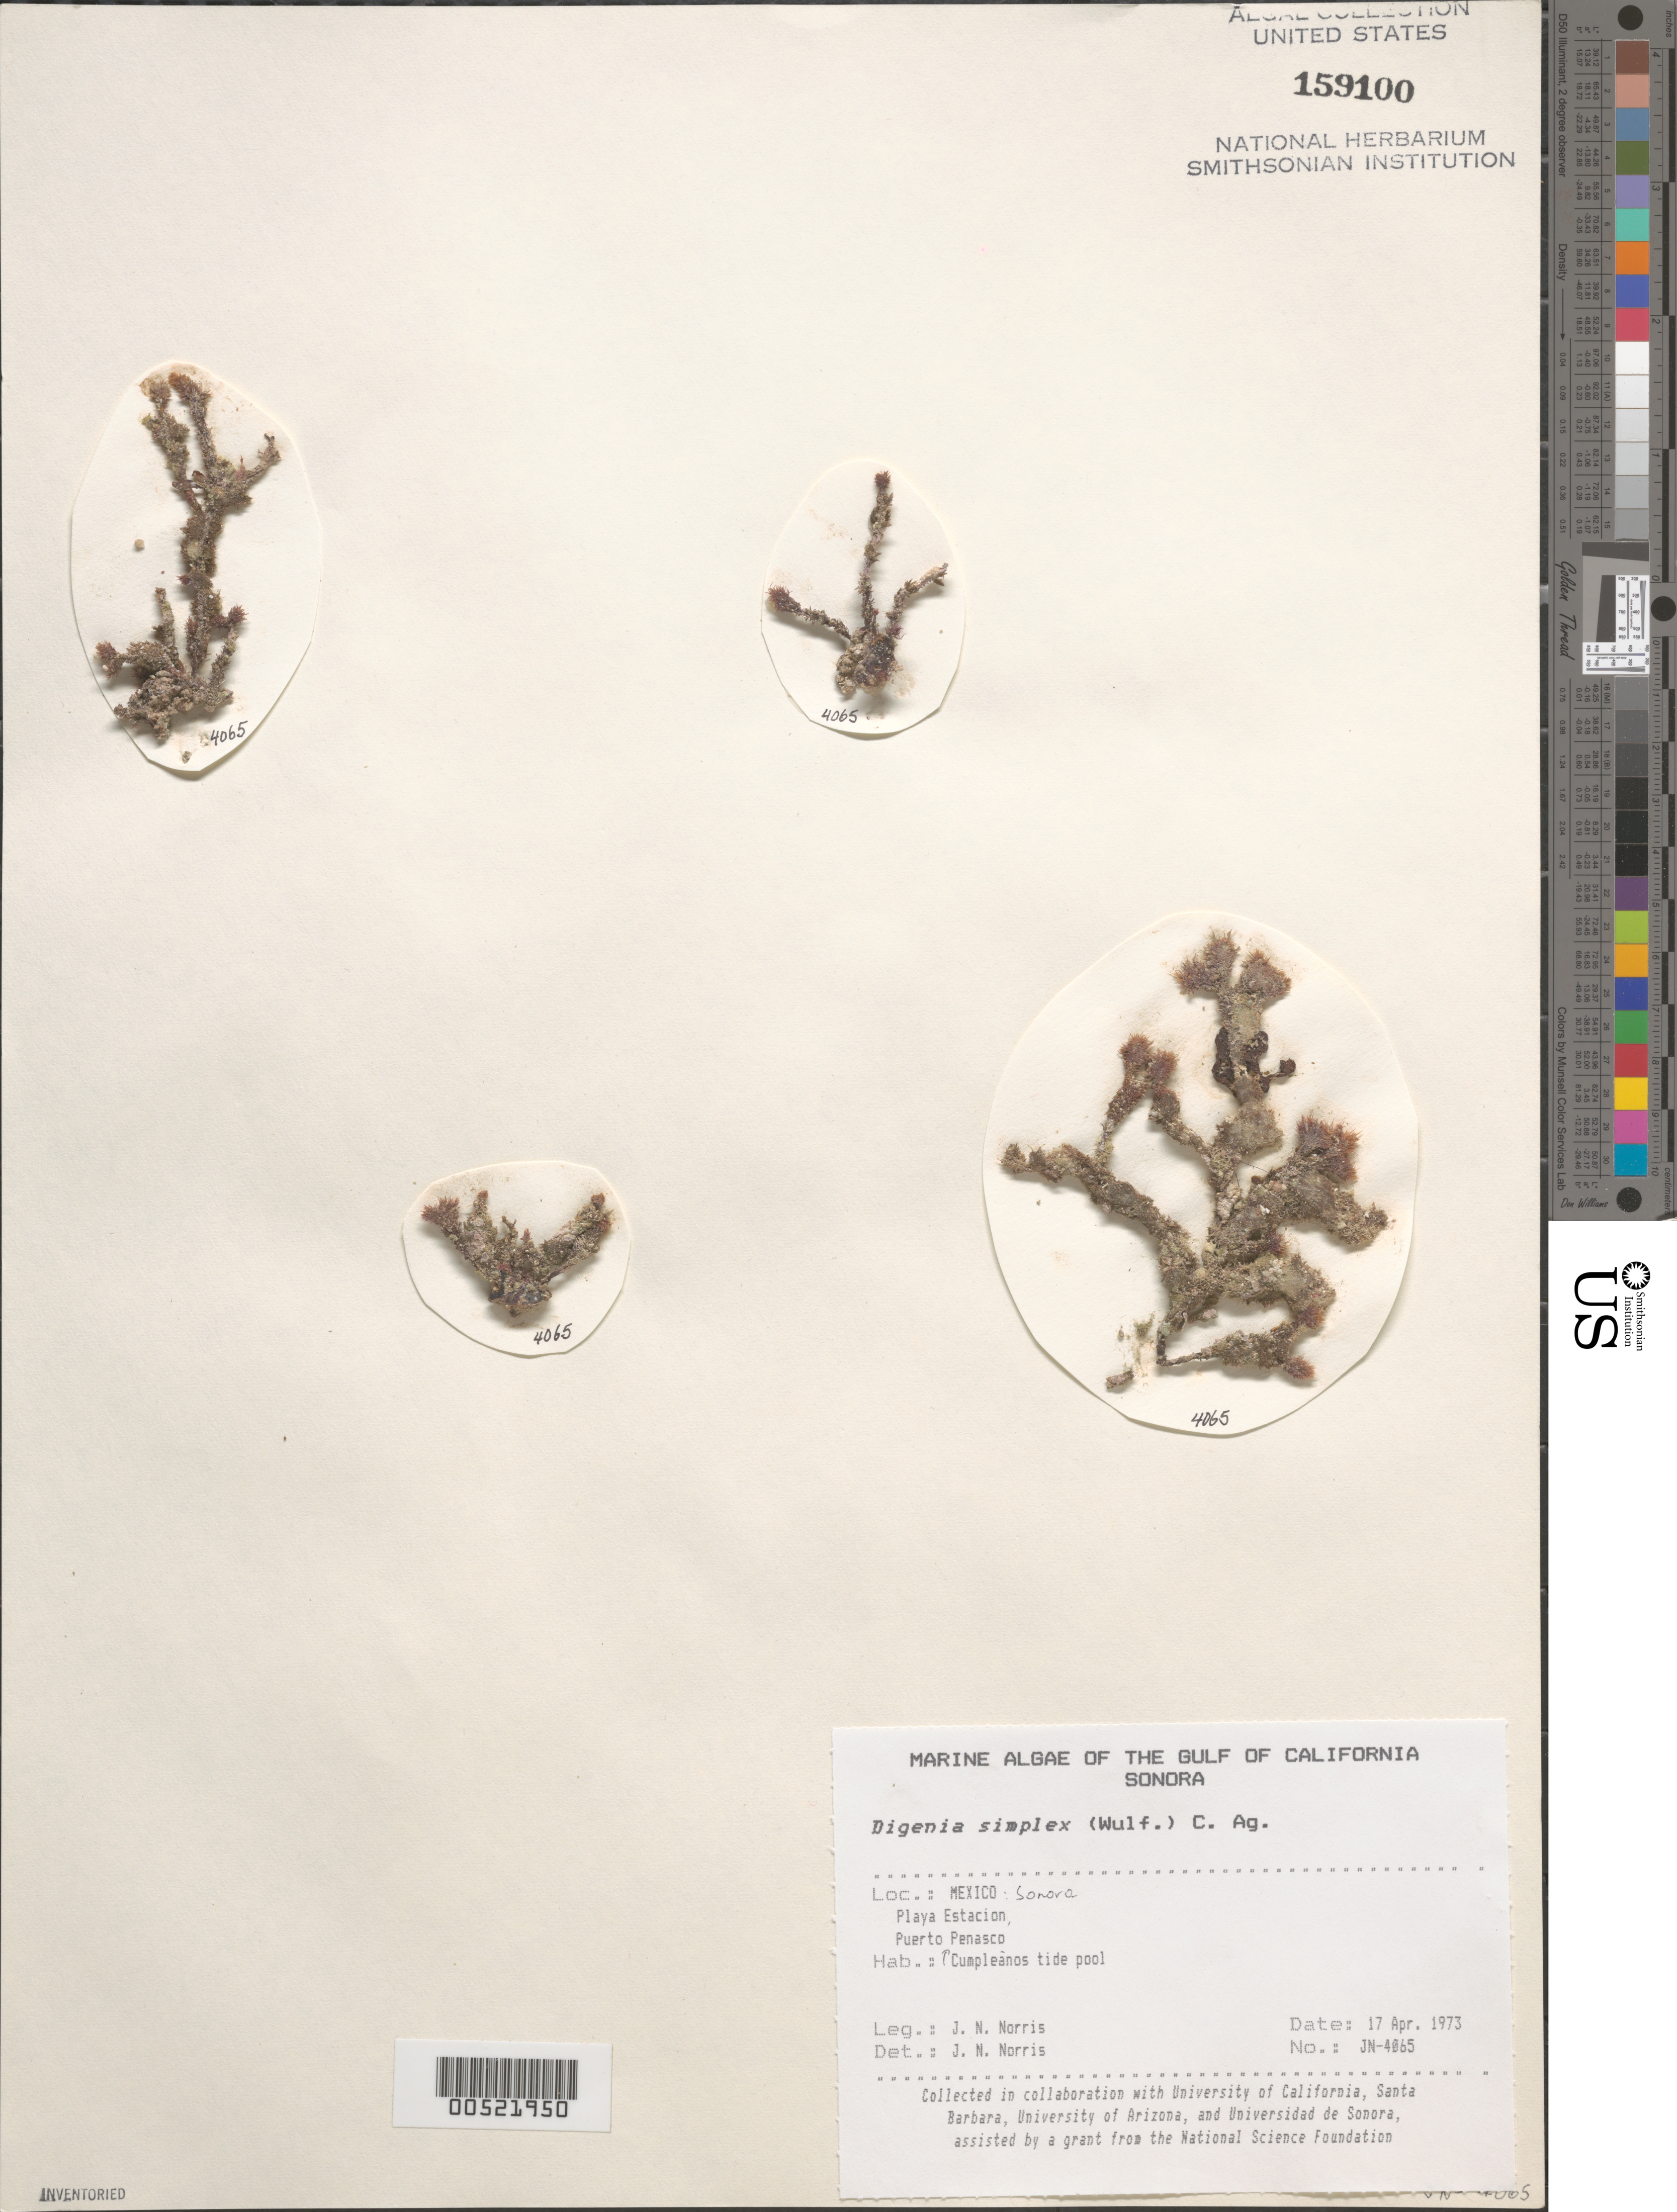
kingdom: Plantae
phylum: Rhodophyta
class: Florideophyceae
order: Ceramiales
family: Rhodomelaceae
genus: Digenea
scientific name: Digenea simplex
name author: (Wulfen) C. Agardh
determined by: Norris, James N.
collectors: J. N. Norris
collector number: JN-4065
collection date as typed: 17 Apr 1973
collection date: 1973-04-17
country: Mexico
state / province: Sonora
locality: Playa Estacion, Puerto Penasco, Cumpleanos tide pool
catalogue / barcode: US 159100